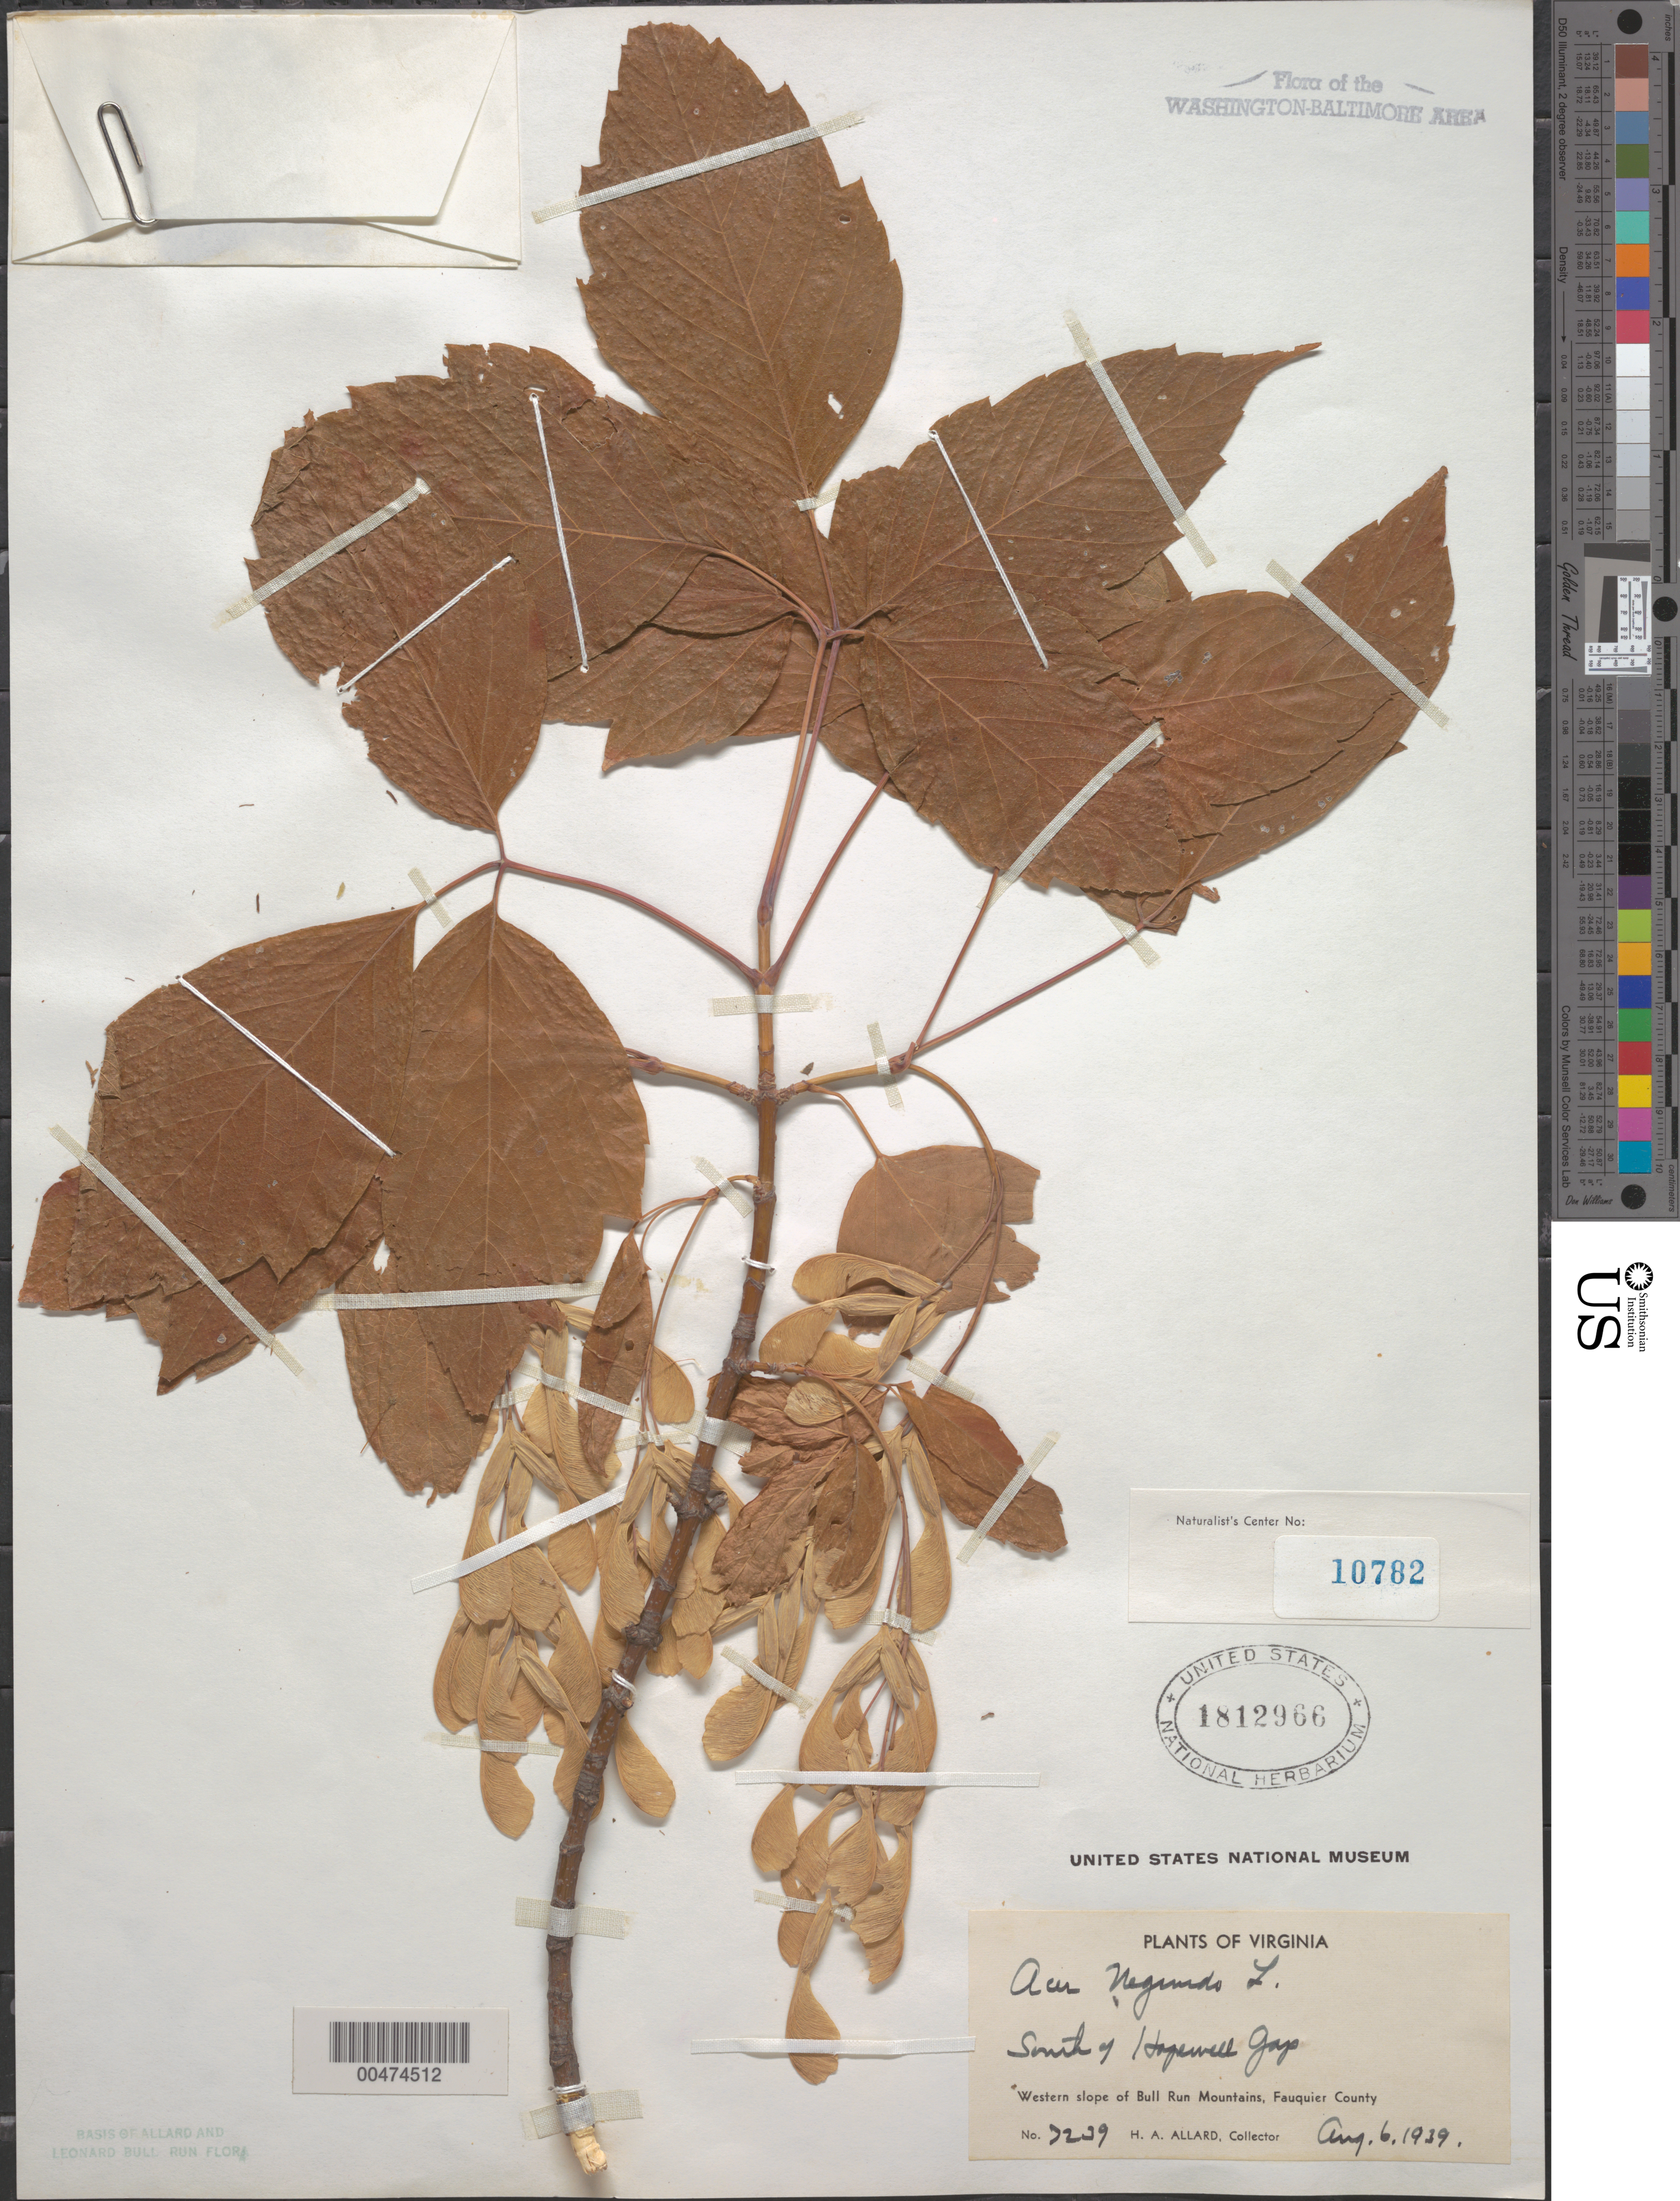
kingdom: Plantae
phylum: Tracheophyta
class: Magnoliopsida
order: Sapindales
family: Sapindaceae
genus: Acer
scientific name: Acer negundo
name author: L.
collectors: H. A. Allard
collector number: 7239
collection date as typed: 06 Aug 1939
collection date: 1939-08-06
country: United States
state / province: Virginia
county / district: Fauquier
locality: S of Hopewell Gap, W slope of Bull Run Mts. Bull Run Mts.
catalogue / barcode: US 1812966